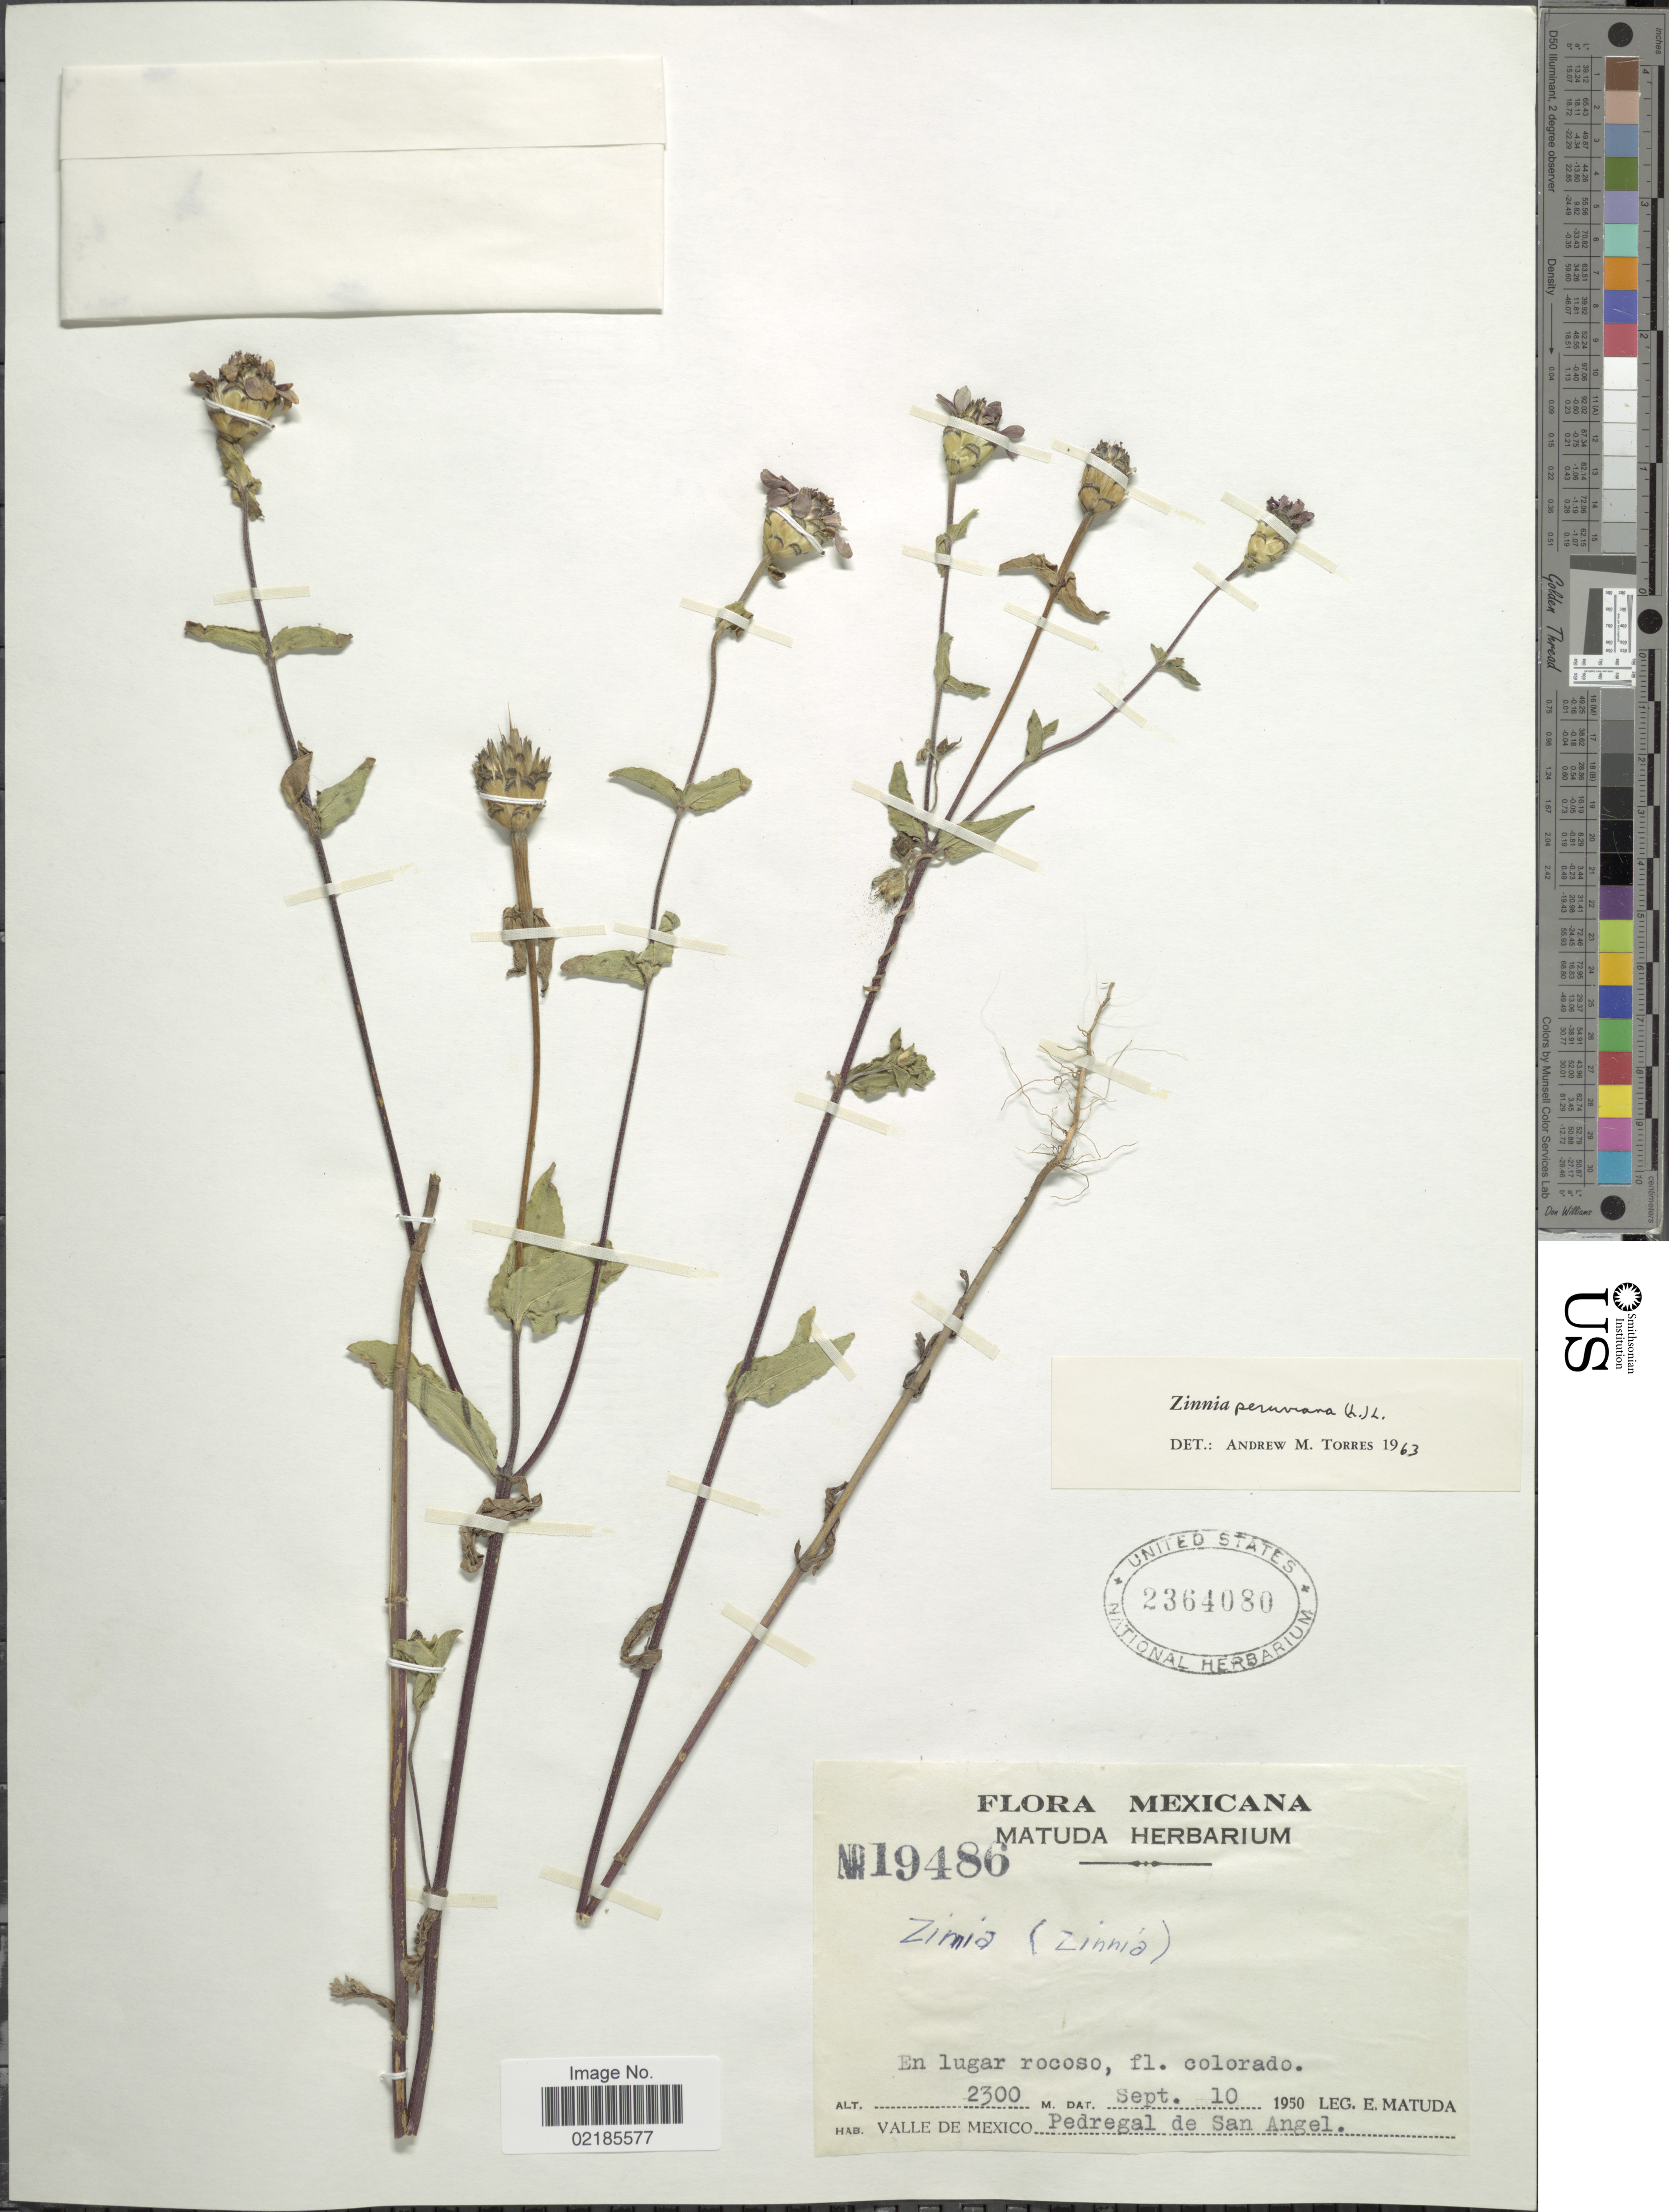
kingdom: Plantae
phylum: Tracheophyta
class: Magnoliopsida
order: Asterales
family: Asteraceae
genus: Zinnia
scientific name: Zinnia peruviana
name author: (L.) L.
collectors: E. Matuda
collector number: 19486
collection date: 1950-09-10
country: Mexico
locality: Valle de Mexico, Pedregal de San Angel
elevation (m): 2300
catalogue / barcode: US 2364080